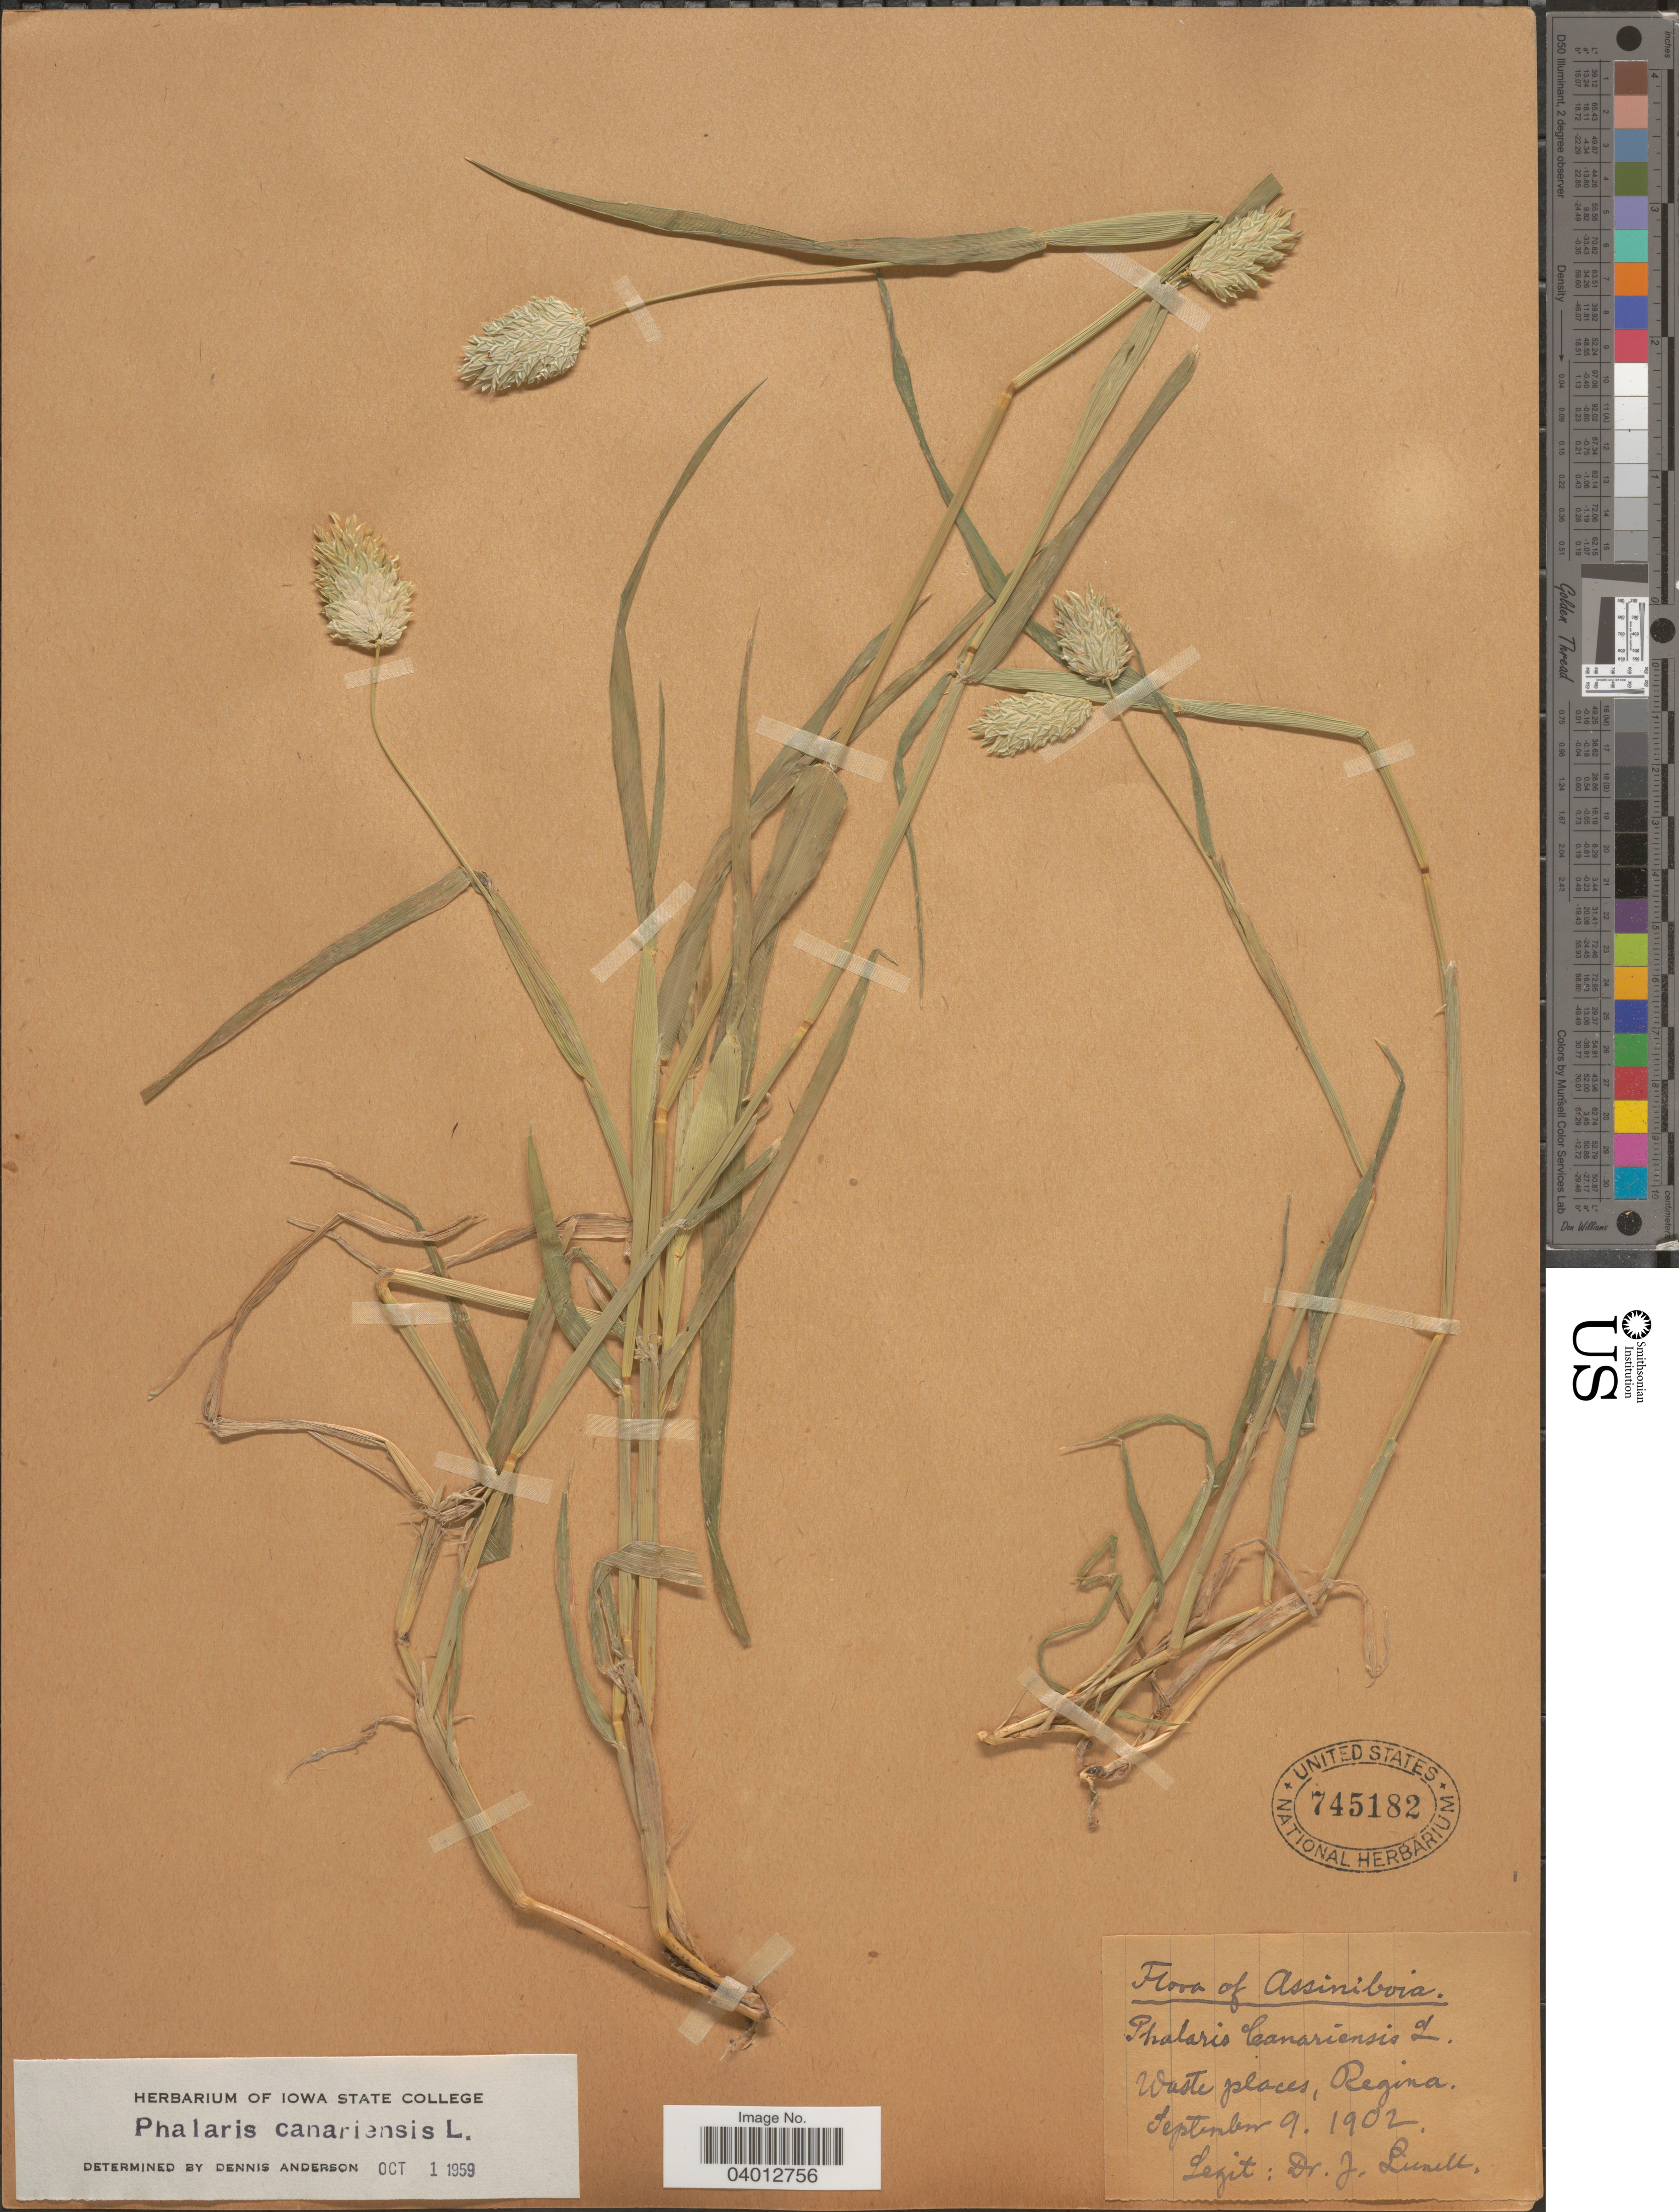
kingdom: Plantae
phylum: Tracheophyta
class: Liliopsida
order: Poales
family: Poaceae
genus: Phalaris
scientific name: Phalaris canariensis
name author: L.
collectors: J. Lunell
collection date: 1902-09-09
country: Canada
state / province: Saskatchewan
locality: Assiniboia. Regina.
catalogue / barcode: US 745182